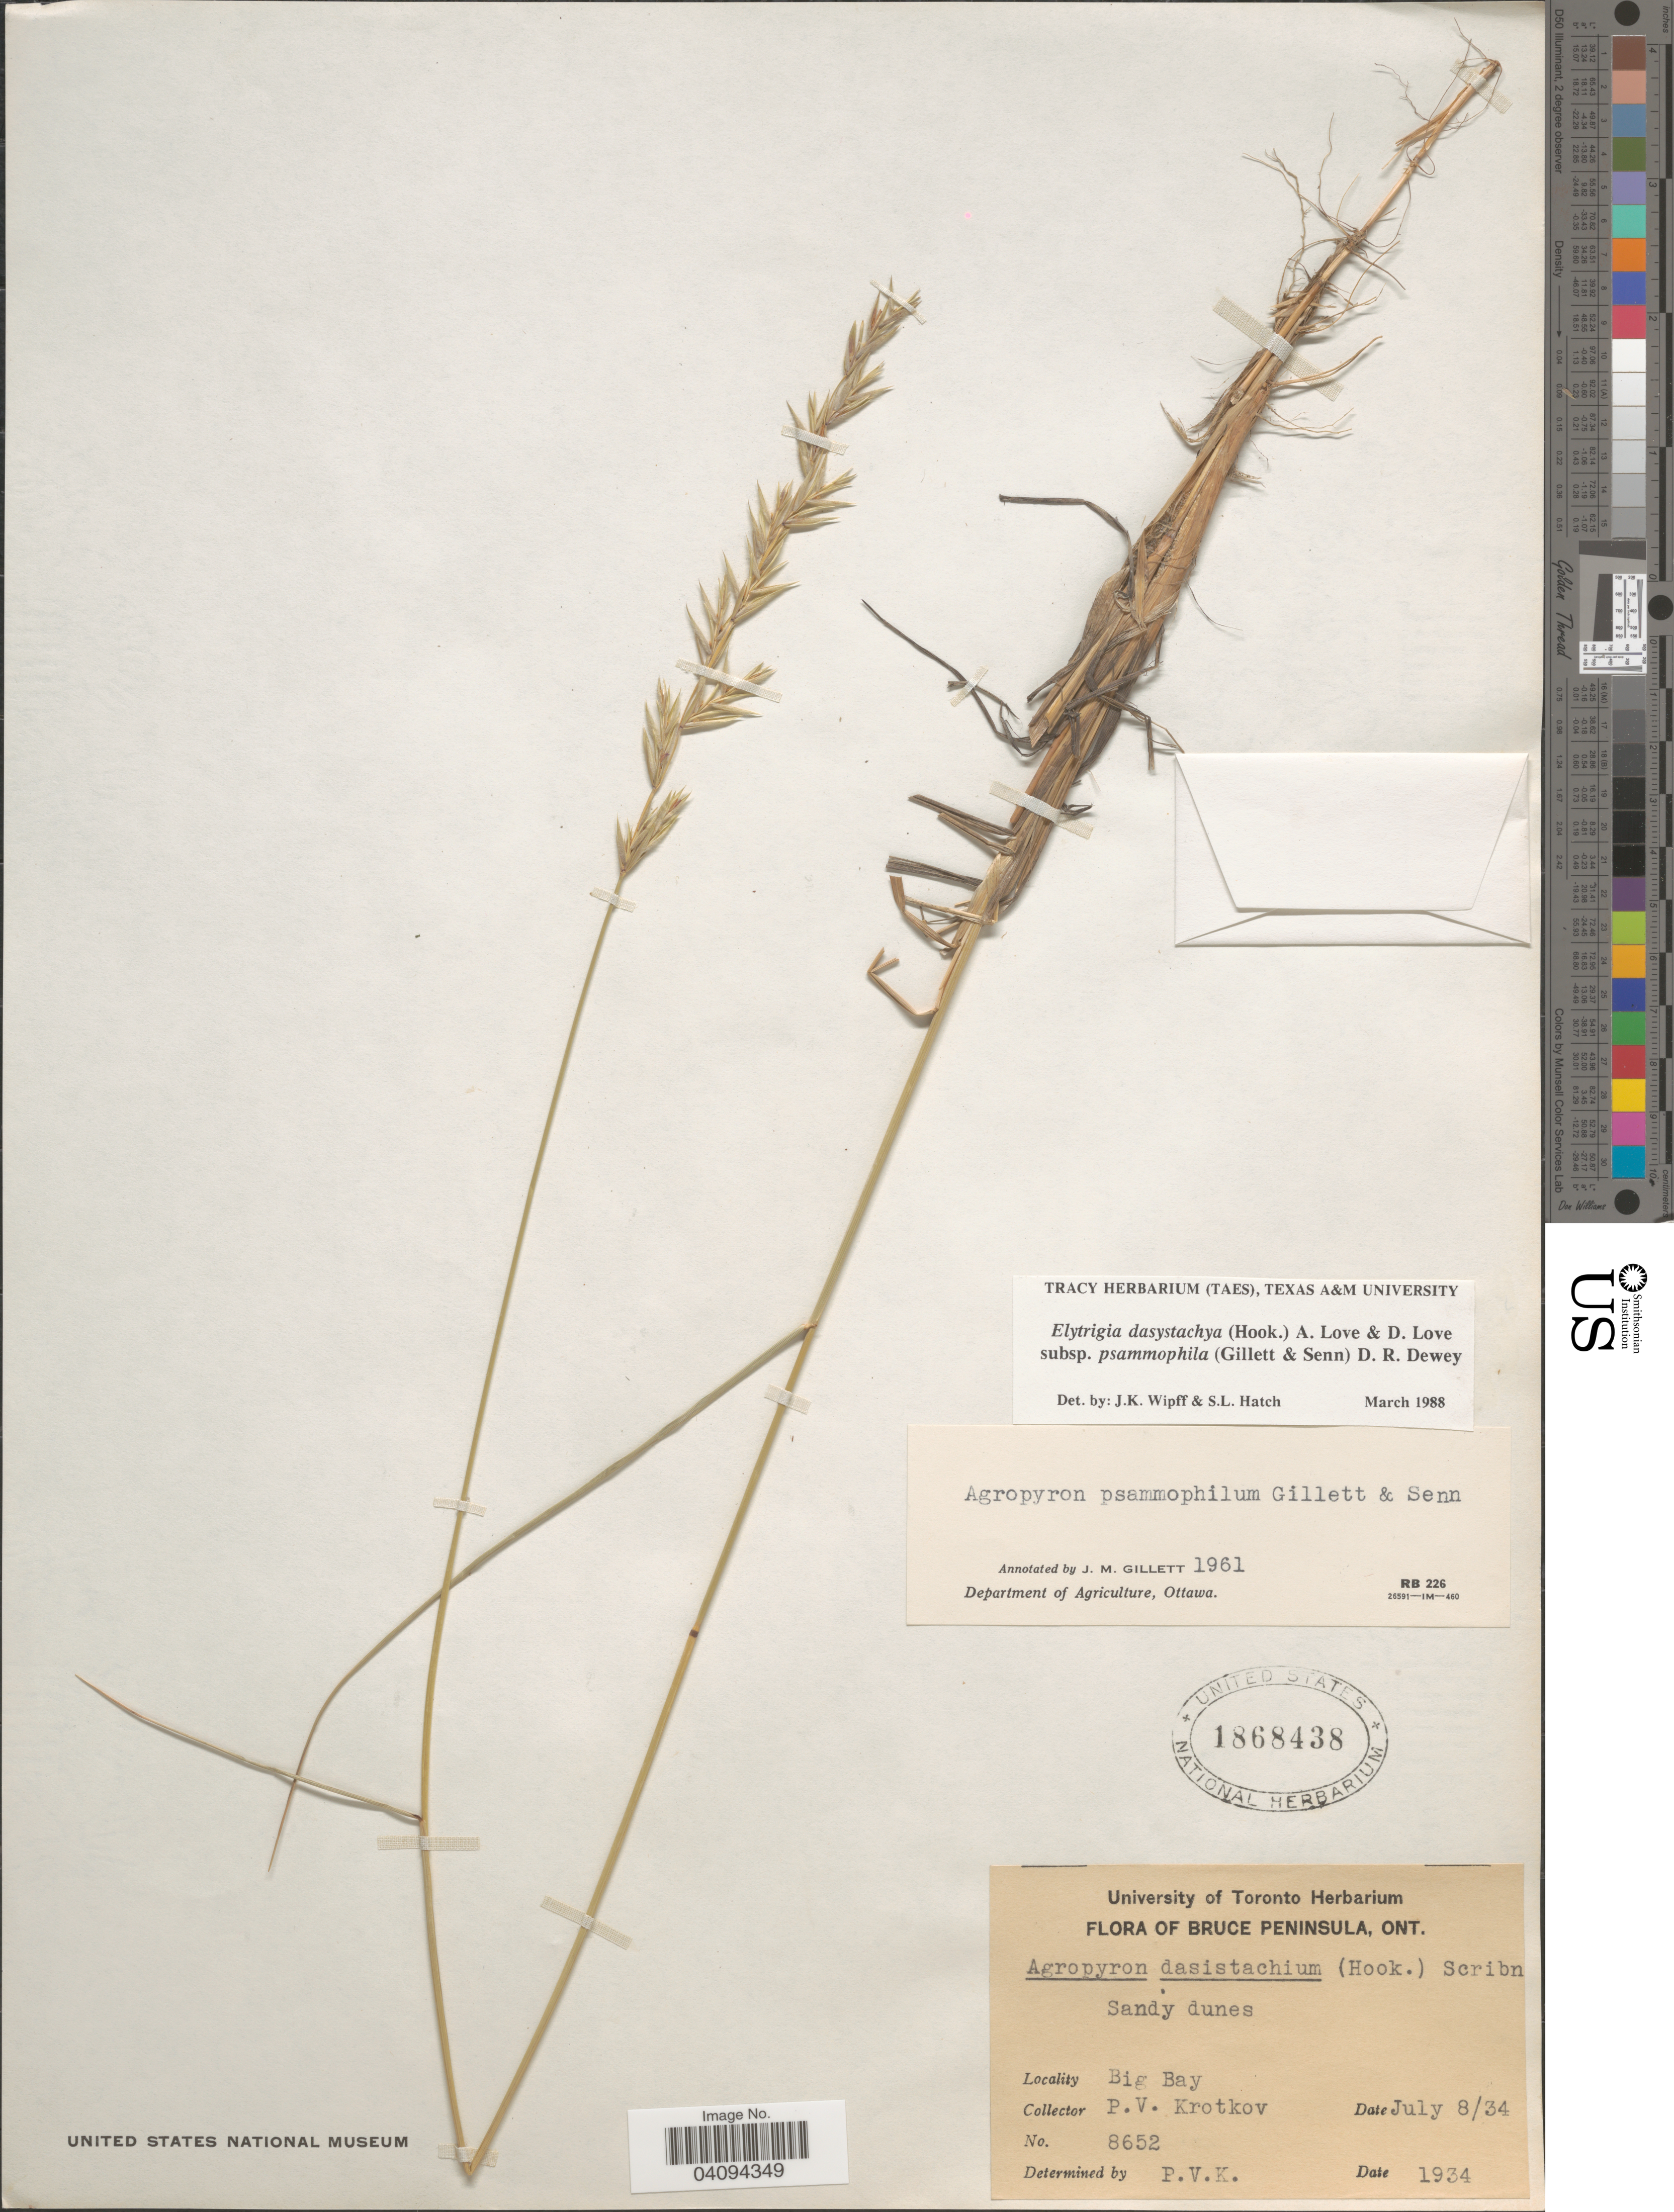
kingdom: Plantae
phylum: Tracheophyta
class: Liliopsida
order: Poales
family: Poaceae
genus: Elymus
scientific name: Elymus lanceolatus subsp. psammophilus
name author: (J.M. Gillett & H. Senn) Á. Löve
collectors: P. V. Krotkov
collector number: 8652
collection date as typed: Transcribed d/m/y: 8/7/34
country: Canada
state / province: Ontario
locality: Bruce Peninsula. Sandy dunes. Big Bay.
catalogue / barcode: US 1868438